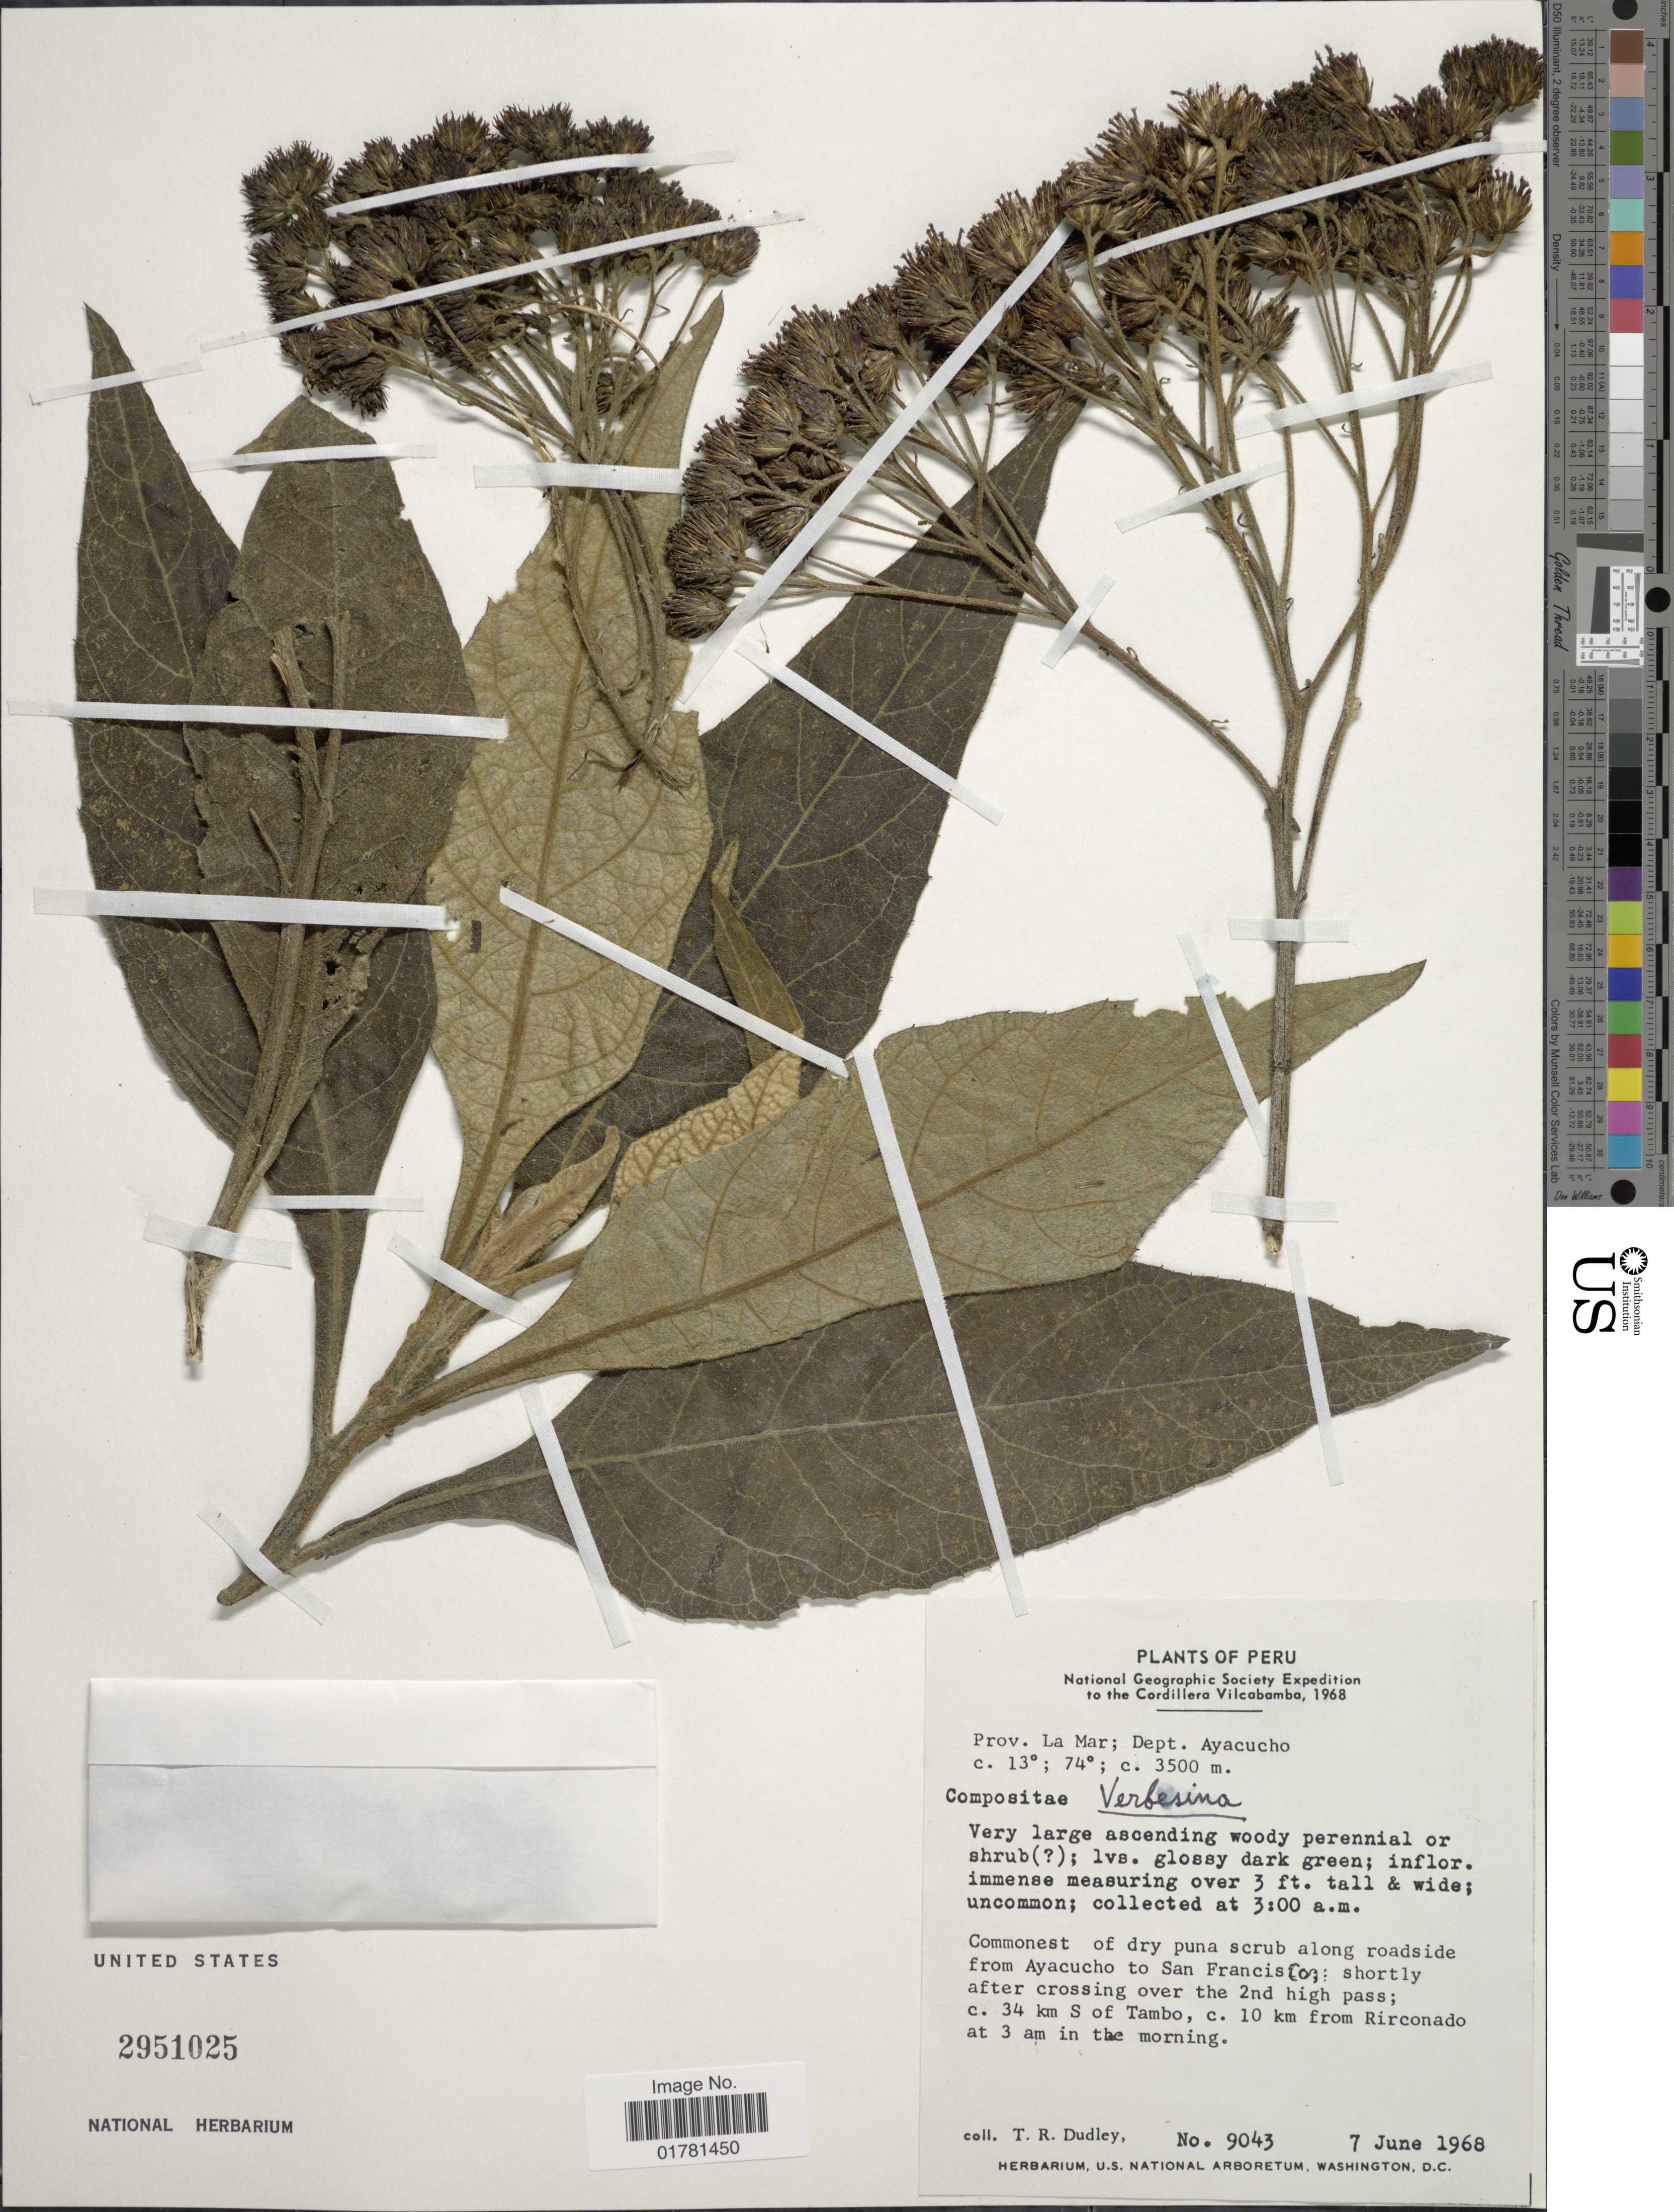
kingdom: Plantae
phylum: Tracheophyta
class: Magnoliopsida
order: Asterales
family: Asteraceae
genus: Verbesina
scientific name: Verbesina sp.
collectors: T. R. Dudley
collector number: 9043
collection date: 1968-06-07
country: Peru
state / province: Ayacucho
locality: Prov. La Mar; Dept Ayacucho, Common of dry puna scrub along roadside from Ayacucho to San Francisco; shortly after crossing over the 2nd high pass; c. 34 km S of Tambo, c. 10 km from Rirconado at 3 am in the morning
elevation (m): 3500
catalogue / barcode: US 3951025